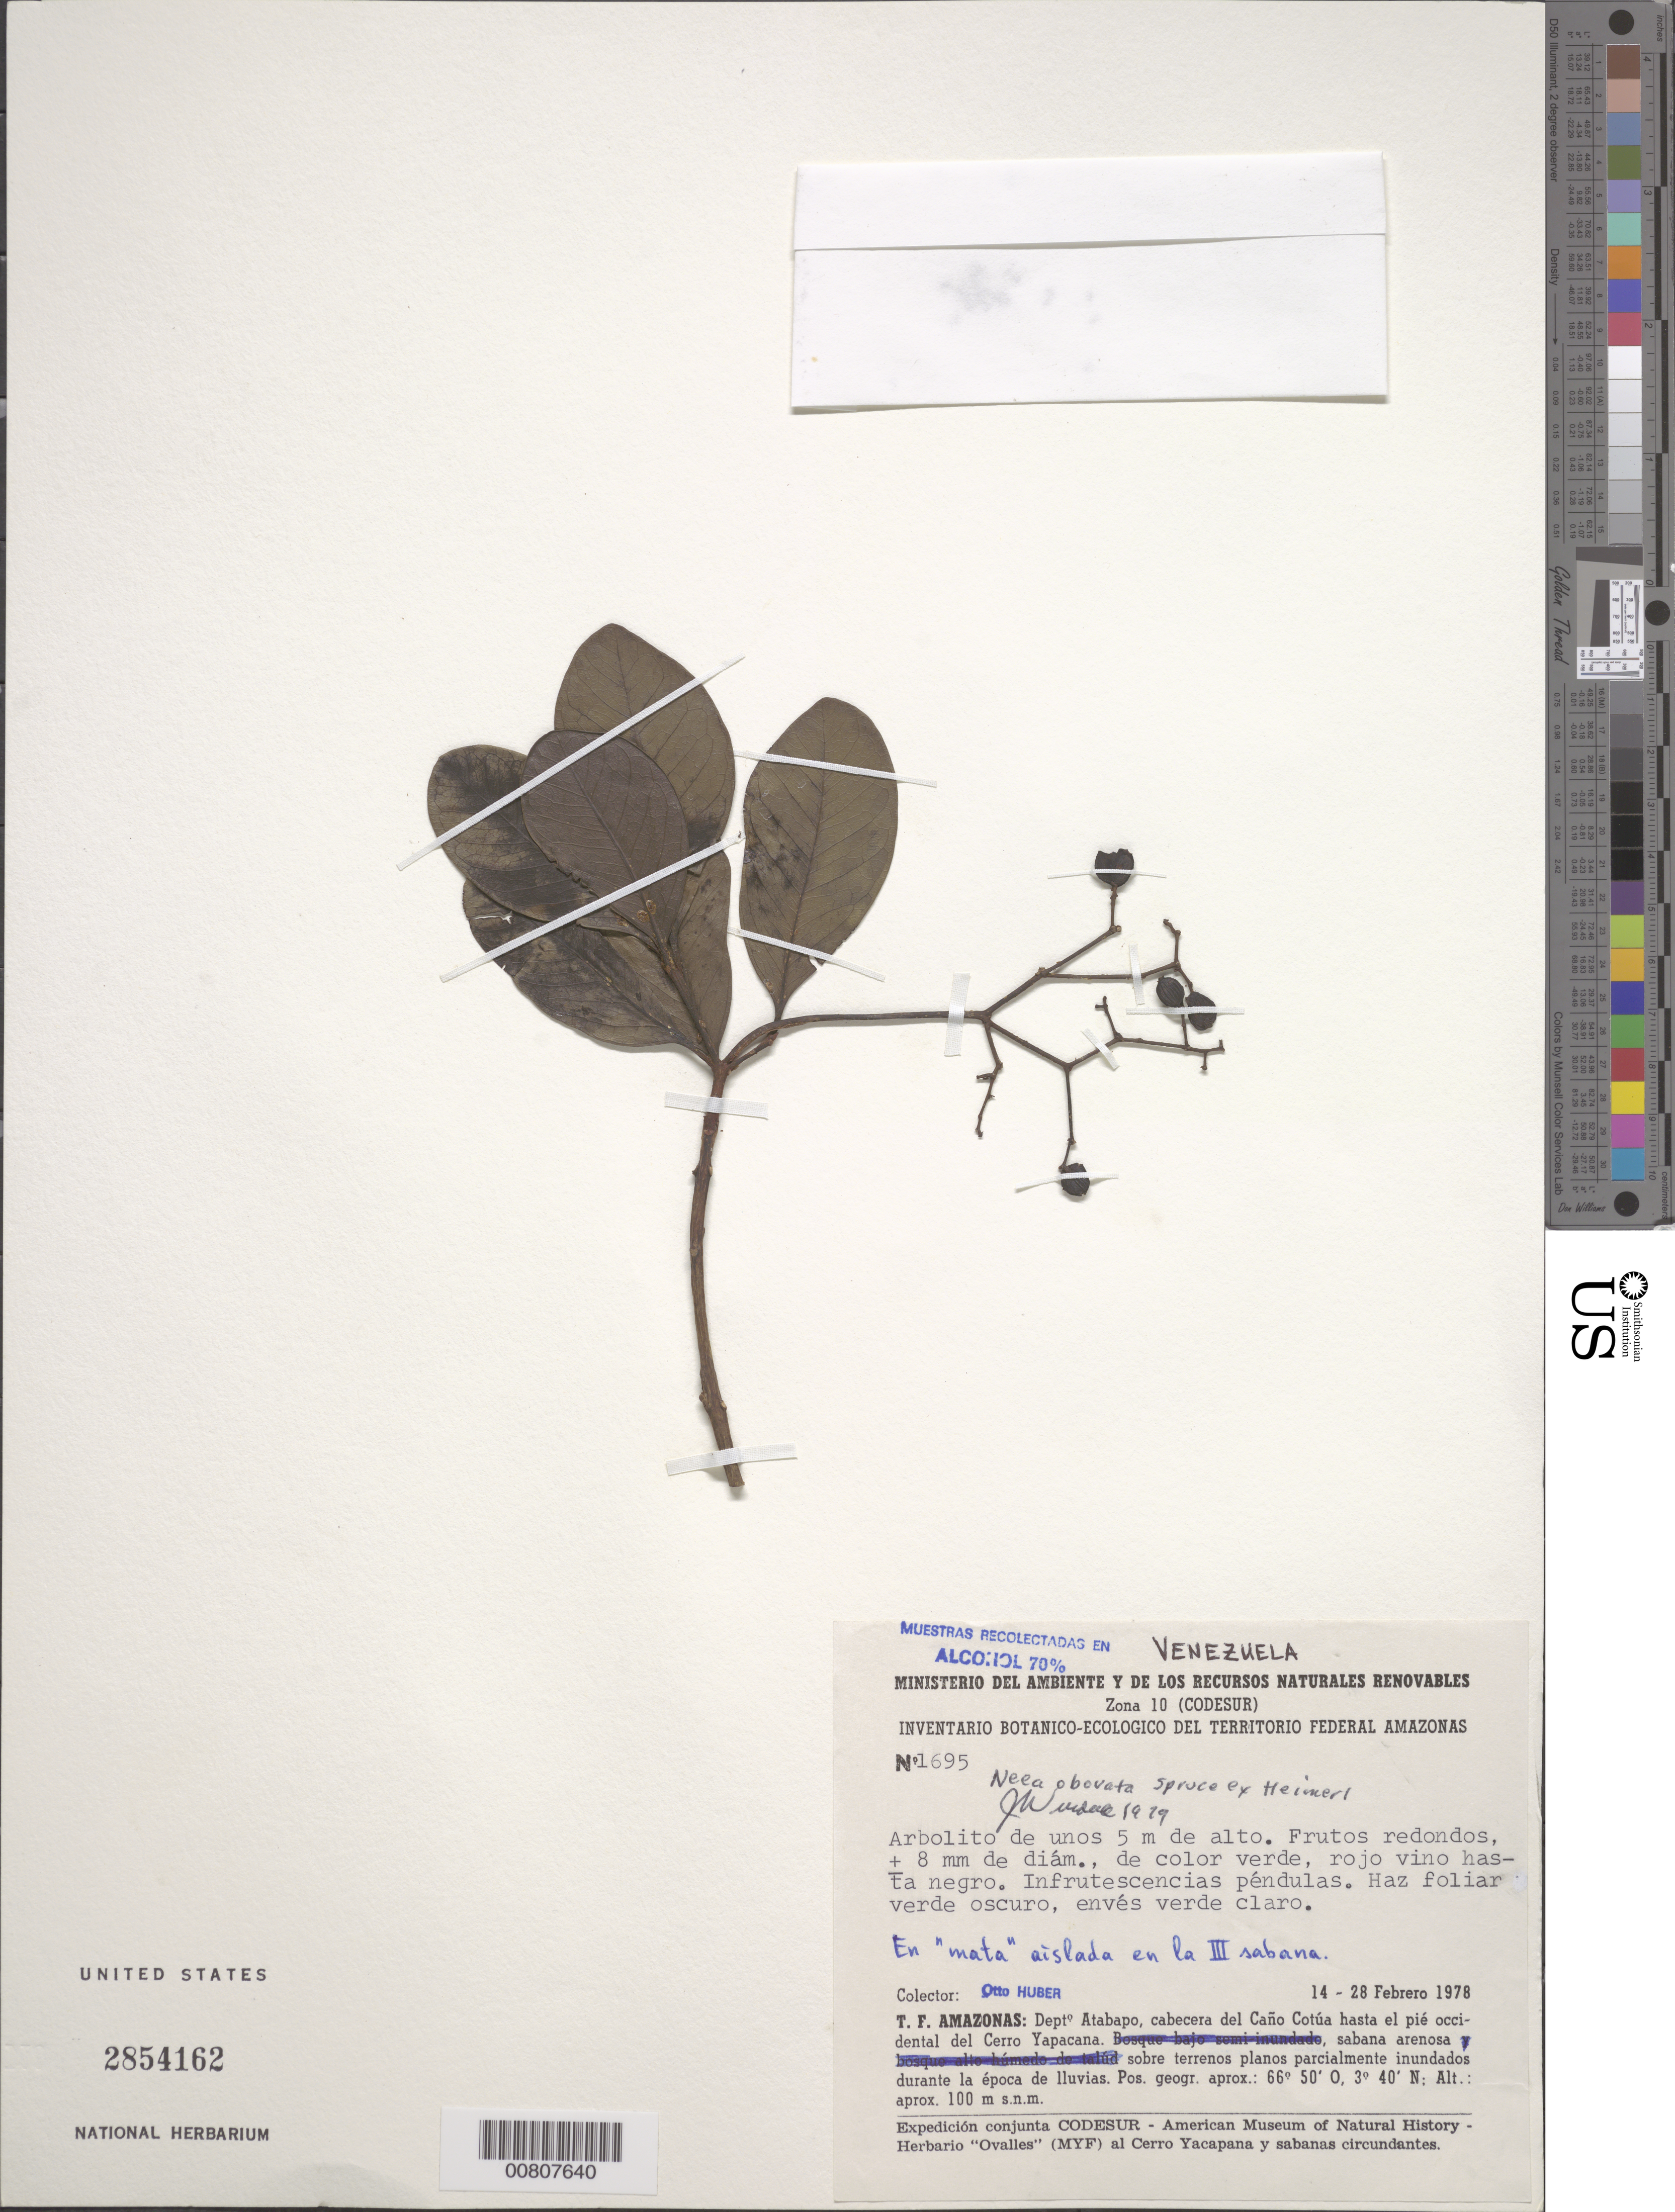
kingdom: Plantae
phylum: Tracheophyta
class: Magnoliopsida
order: Caryophyllales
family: Nyctaginaceae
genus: Neea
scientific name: Neea obovata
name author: Spruce ex Heimerl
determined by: Wurdack, John J., (US), US (UNITED STATES)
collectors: O. Huber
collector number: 1695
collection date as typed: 14-Feb-78 to 28-Feb-78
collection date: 1978-02-14/1978-02-28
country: Venezuela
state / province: Amazonas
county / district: Atabapo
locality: Caño Cotúa hasta el pié occidental del Cerro Yapacána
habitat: Sabana arenosa sobre terrenos planos parcialmente inundados durante la epoca de lluvias.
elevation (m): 100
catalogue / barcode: US 2854162